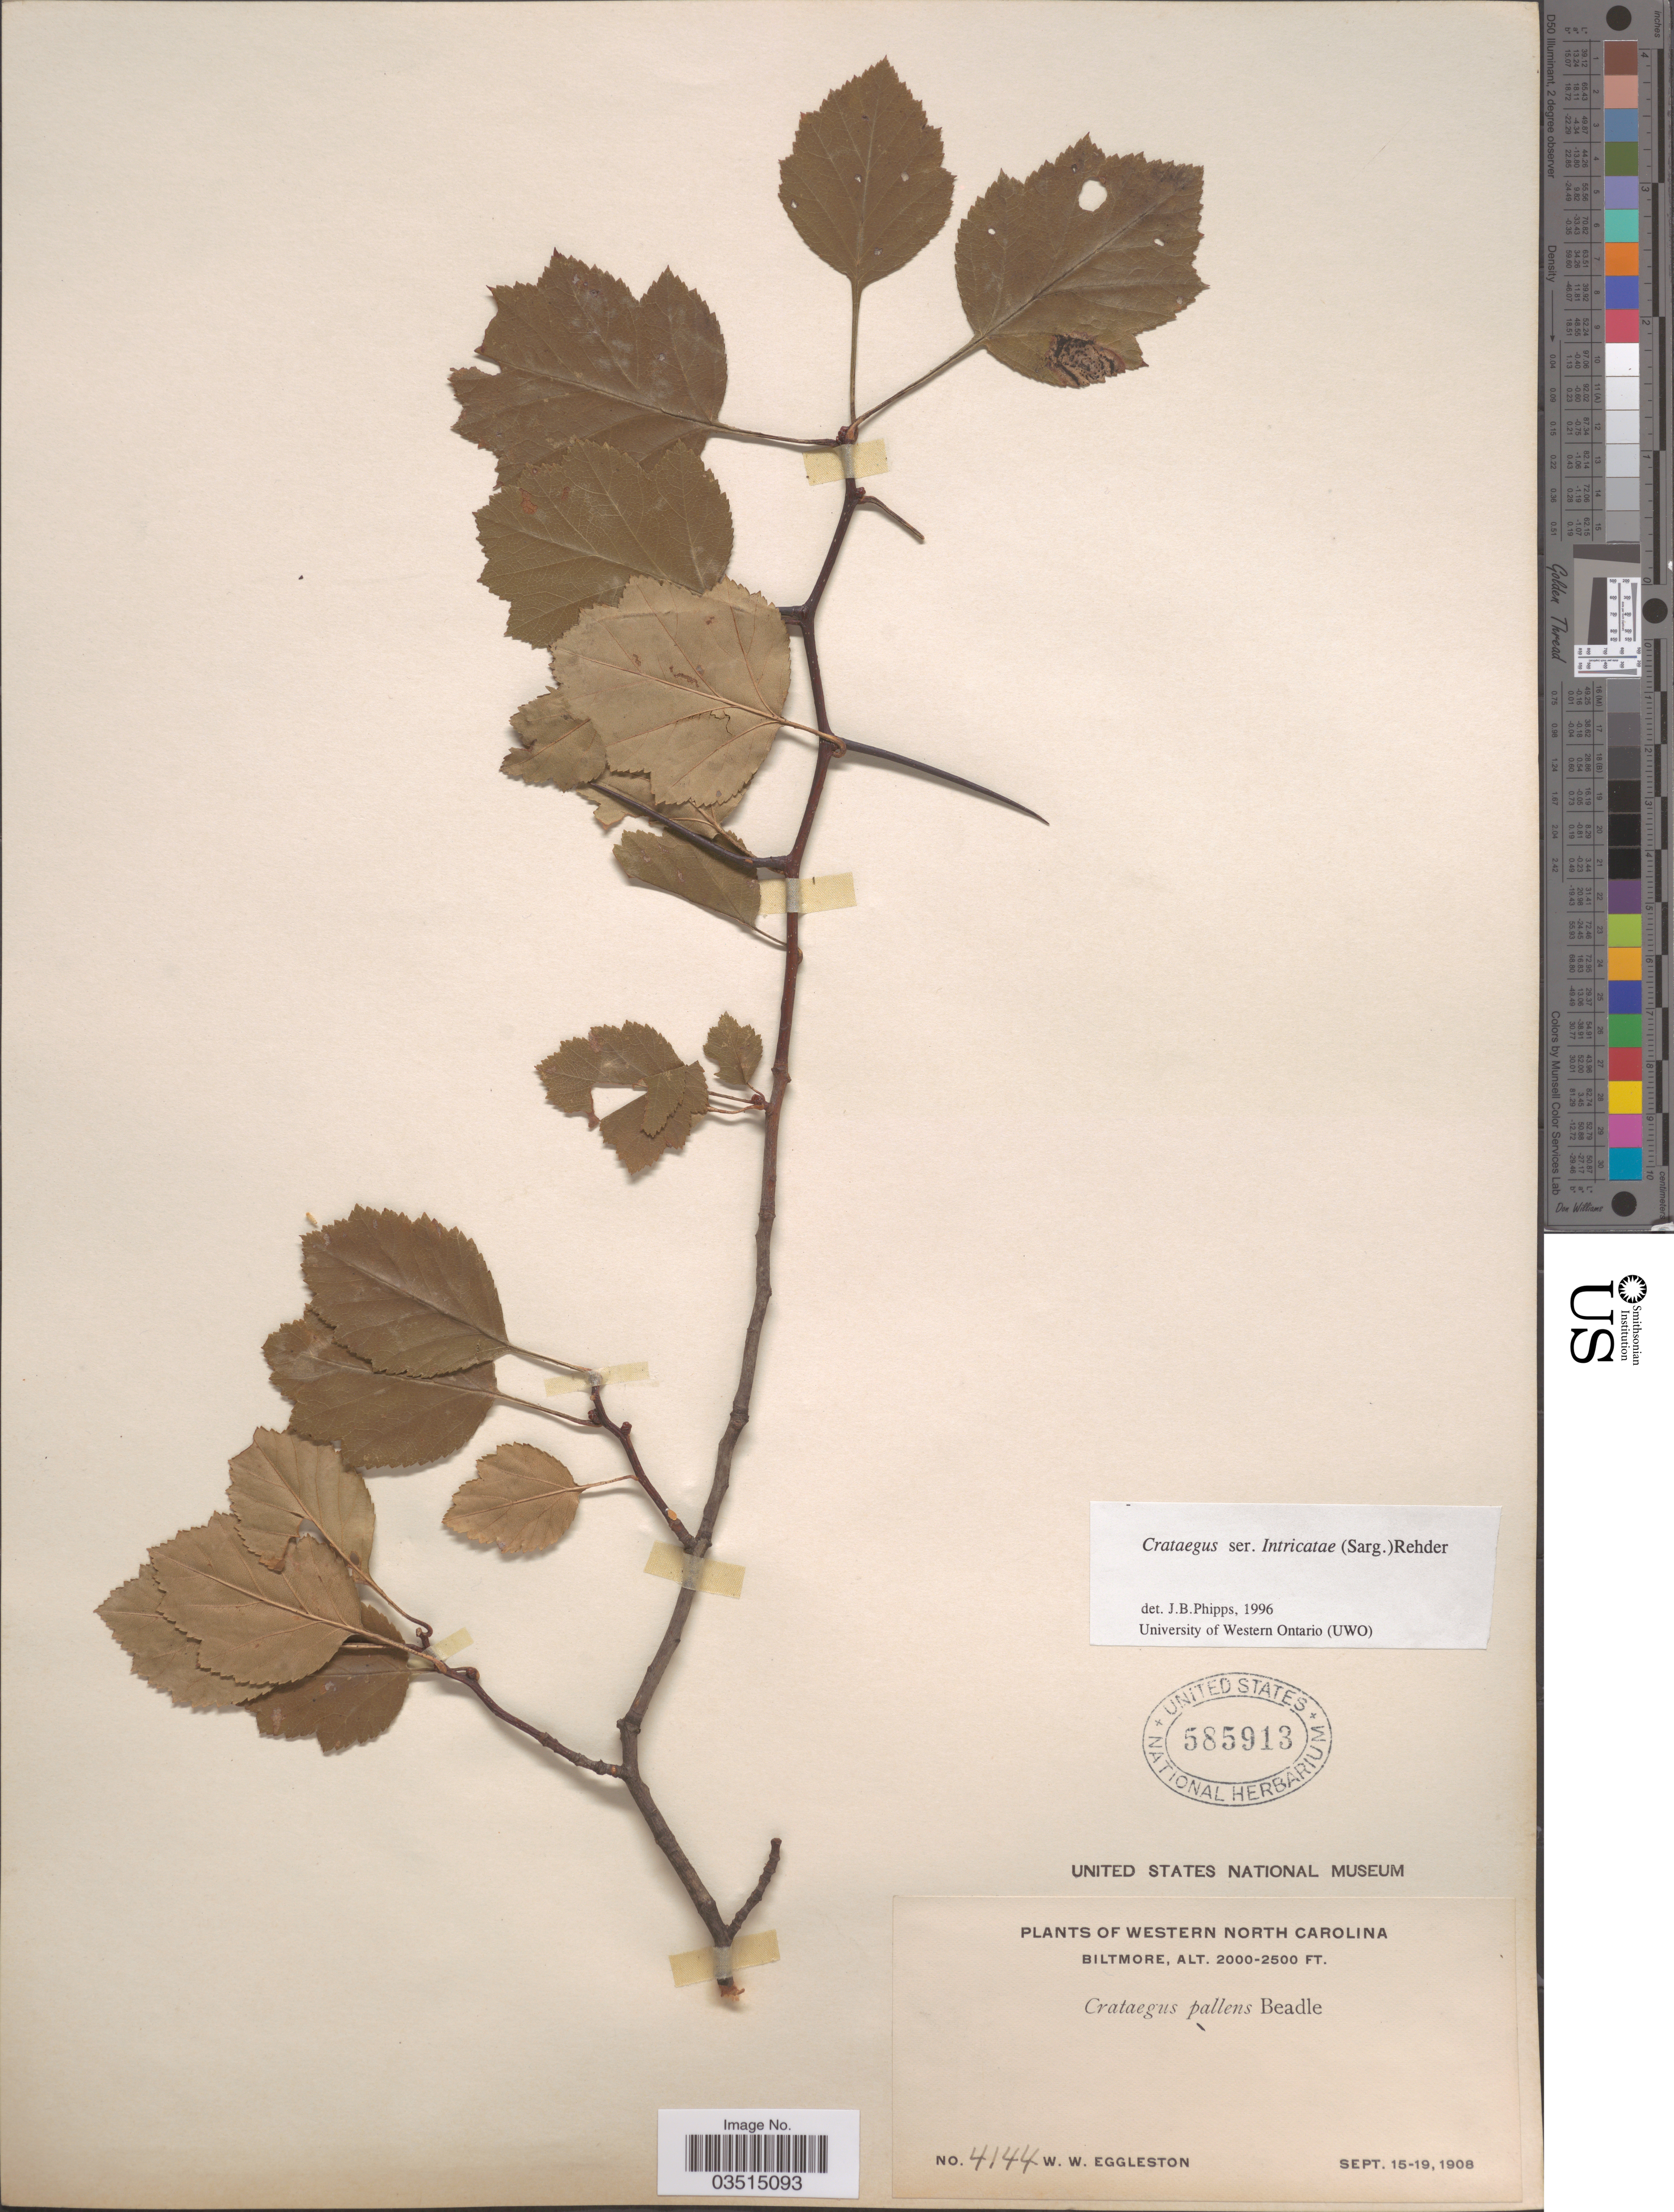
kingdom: Plantae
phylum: Tracheophyta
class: Magnoliopsida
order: Rosales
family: Rosaceae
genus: Crataegus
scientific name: Crataegus intricata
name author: Lange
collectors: W. W. Eggleston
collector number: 4144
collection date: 1908-09-15/1908-09-19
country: United States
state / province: North Carolina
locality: Western North Carolina. Biltmore.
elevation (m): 610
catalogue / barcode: US 585913